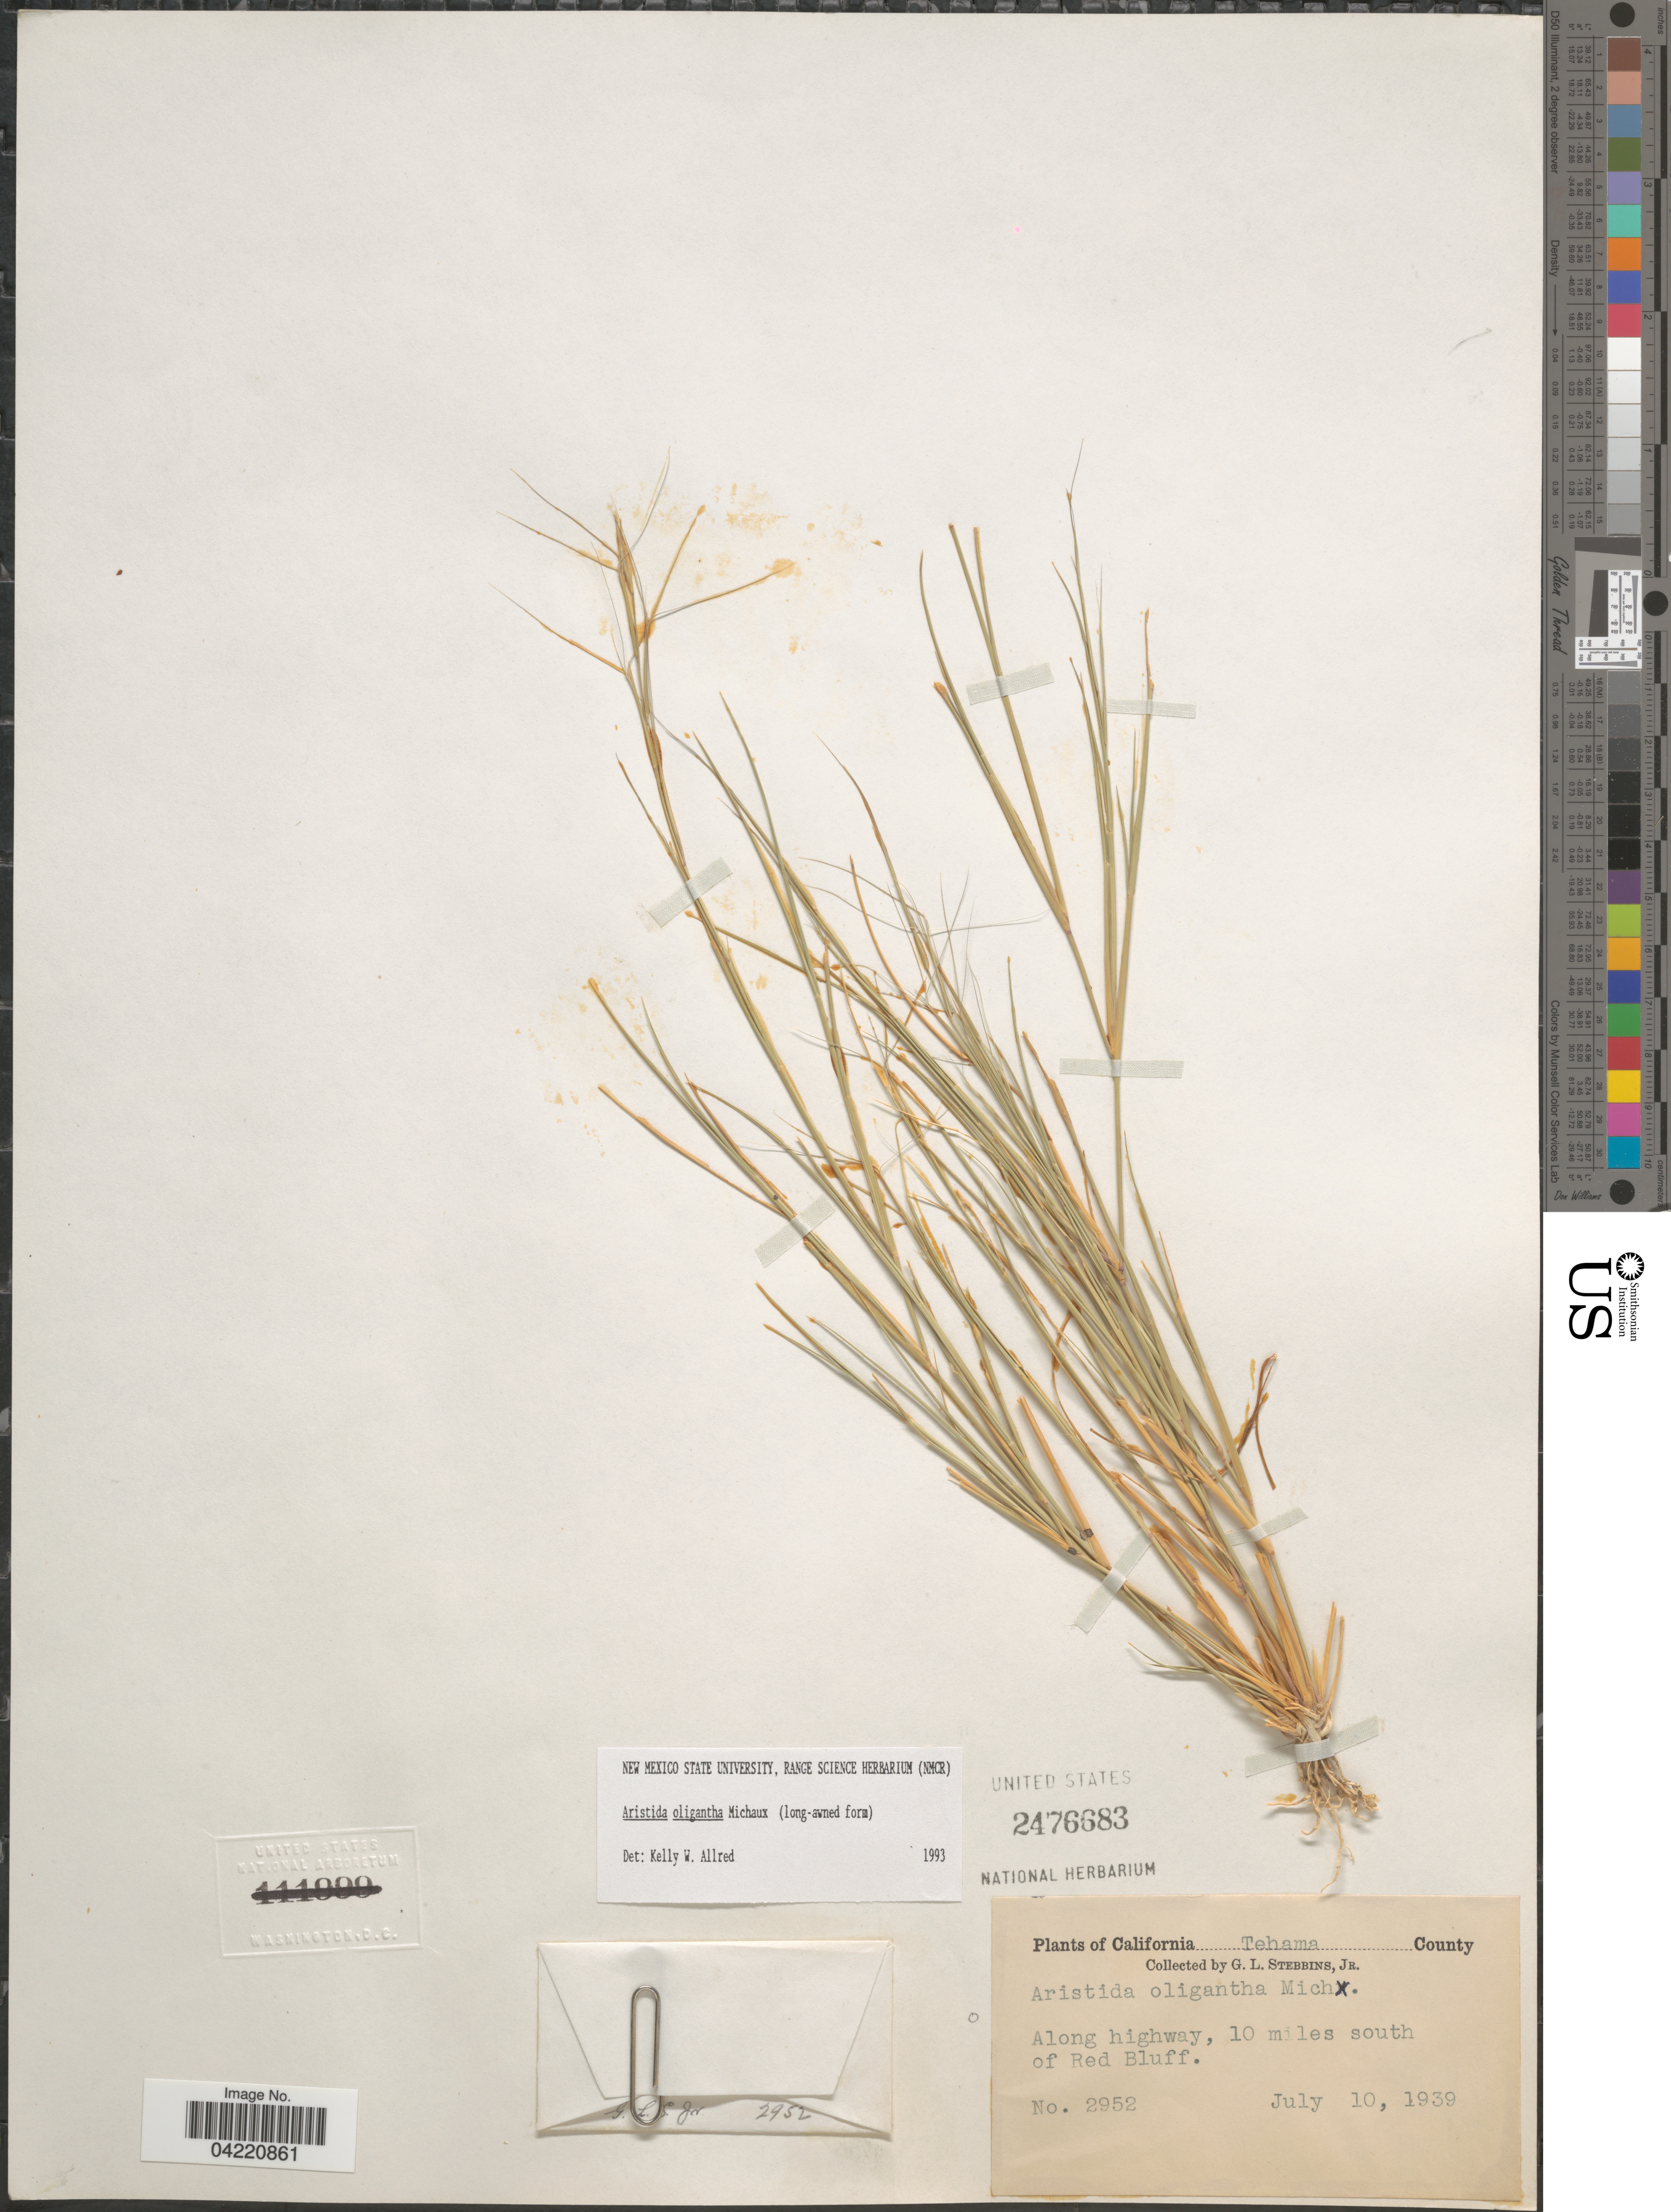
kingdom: Plantae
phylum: Tracheophyta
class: Liliopsida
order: Poales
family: Poaceae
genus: Aristida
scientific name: Aristida oligantha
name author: Michx.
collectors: G. L. Stebbins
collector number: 2952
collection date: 1939-07-10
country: United States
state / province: California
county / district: Tehama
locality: Tehama County. Along highway, 10 miles south of Red Bluff.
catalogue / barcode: US 2476683